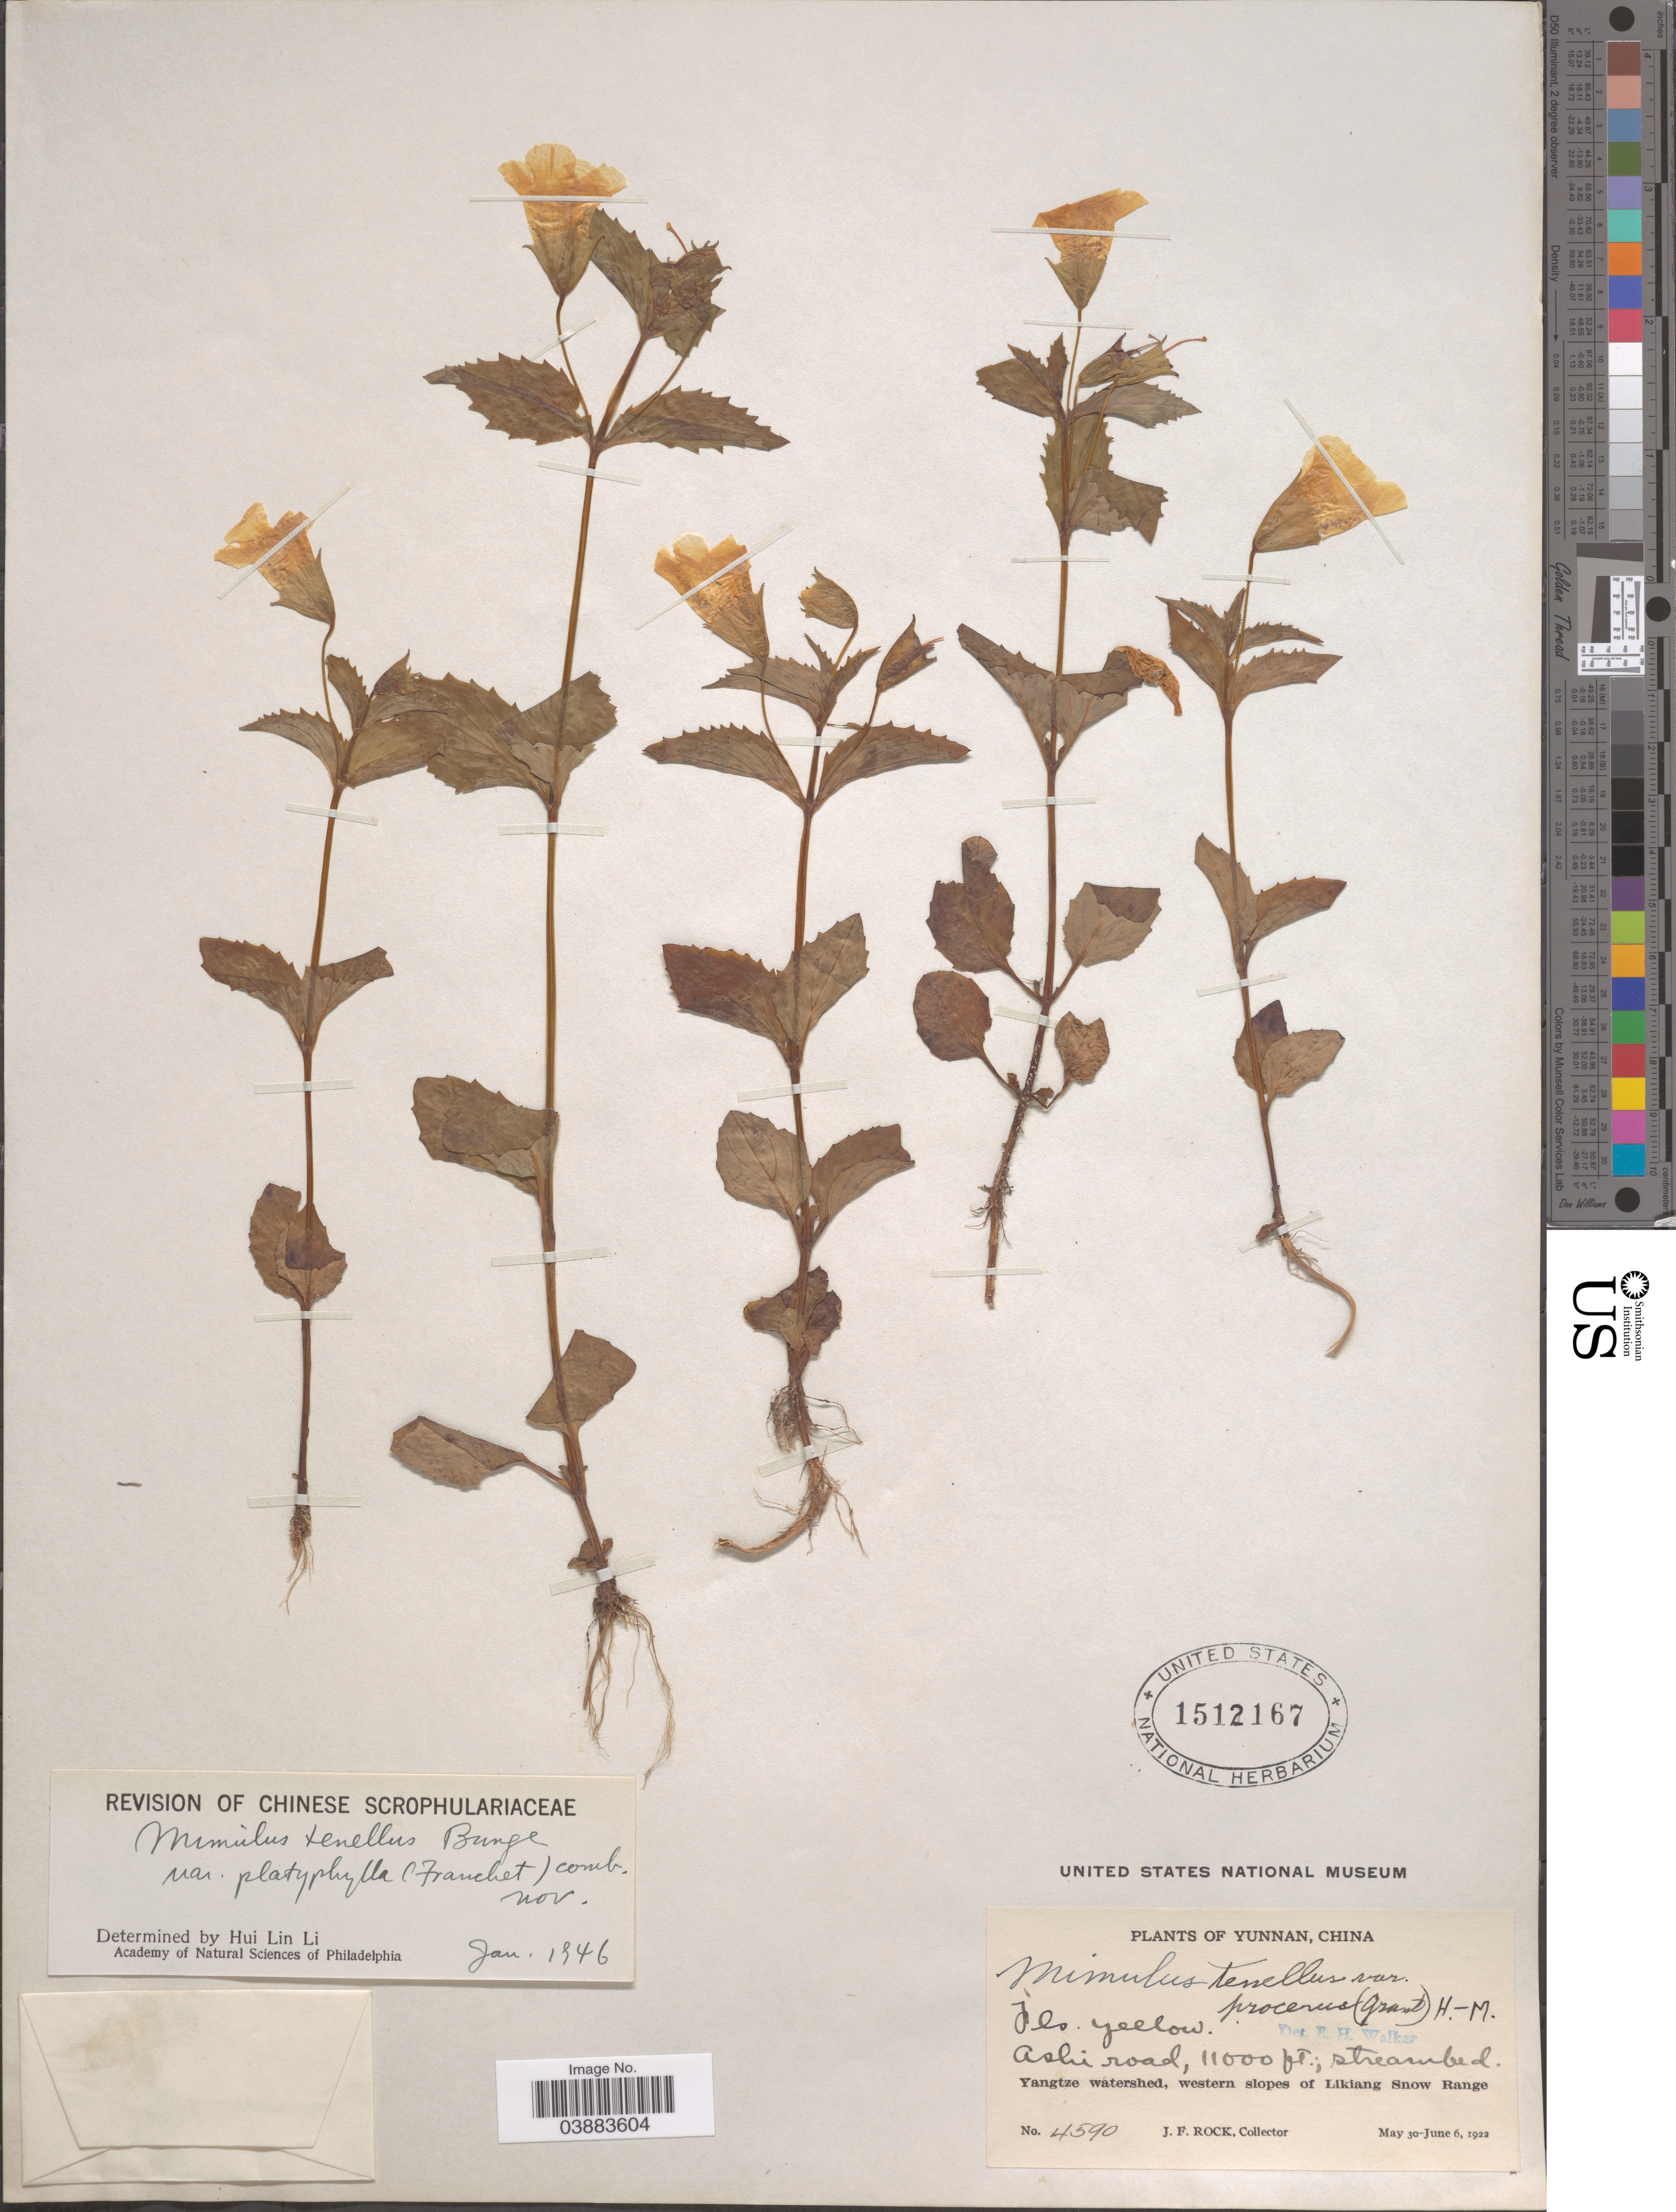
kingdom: Plantae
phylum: Tracheophyta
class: Magnoliopsida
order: Lamiales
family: Phrymaceae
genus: Mimulus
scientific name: Mimulus tenellus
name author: Bunge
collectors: J. Rock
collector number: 4590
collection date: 1922-05-30/1922-06-06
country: China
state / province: Yunnan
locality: Ashi road. Yangtze watershed, western slopes of Likiang Snow Range.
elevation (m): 3353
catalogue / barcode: US 1512167